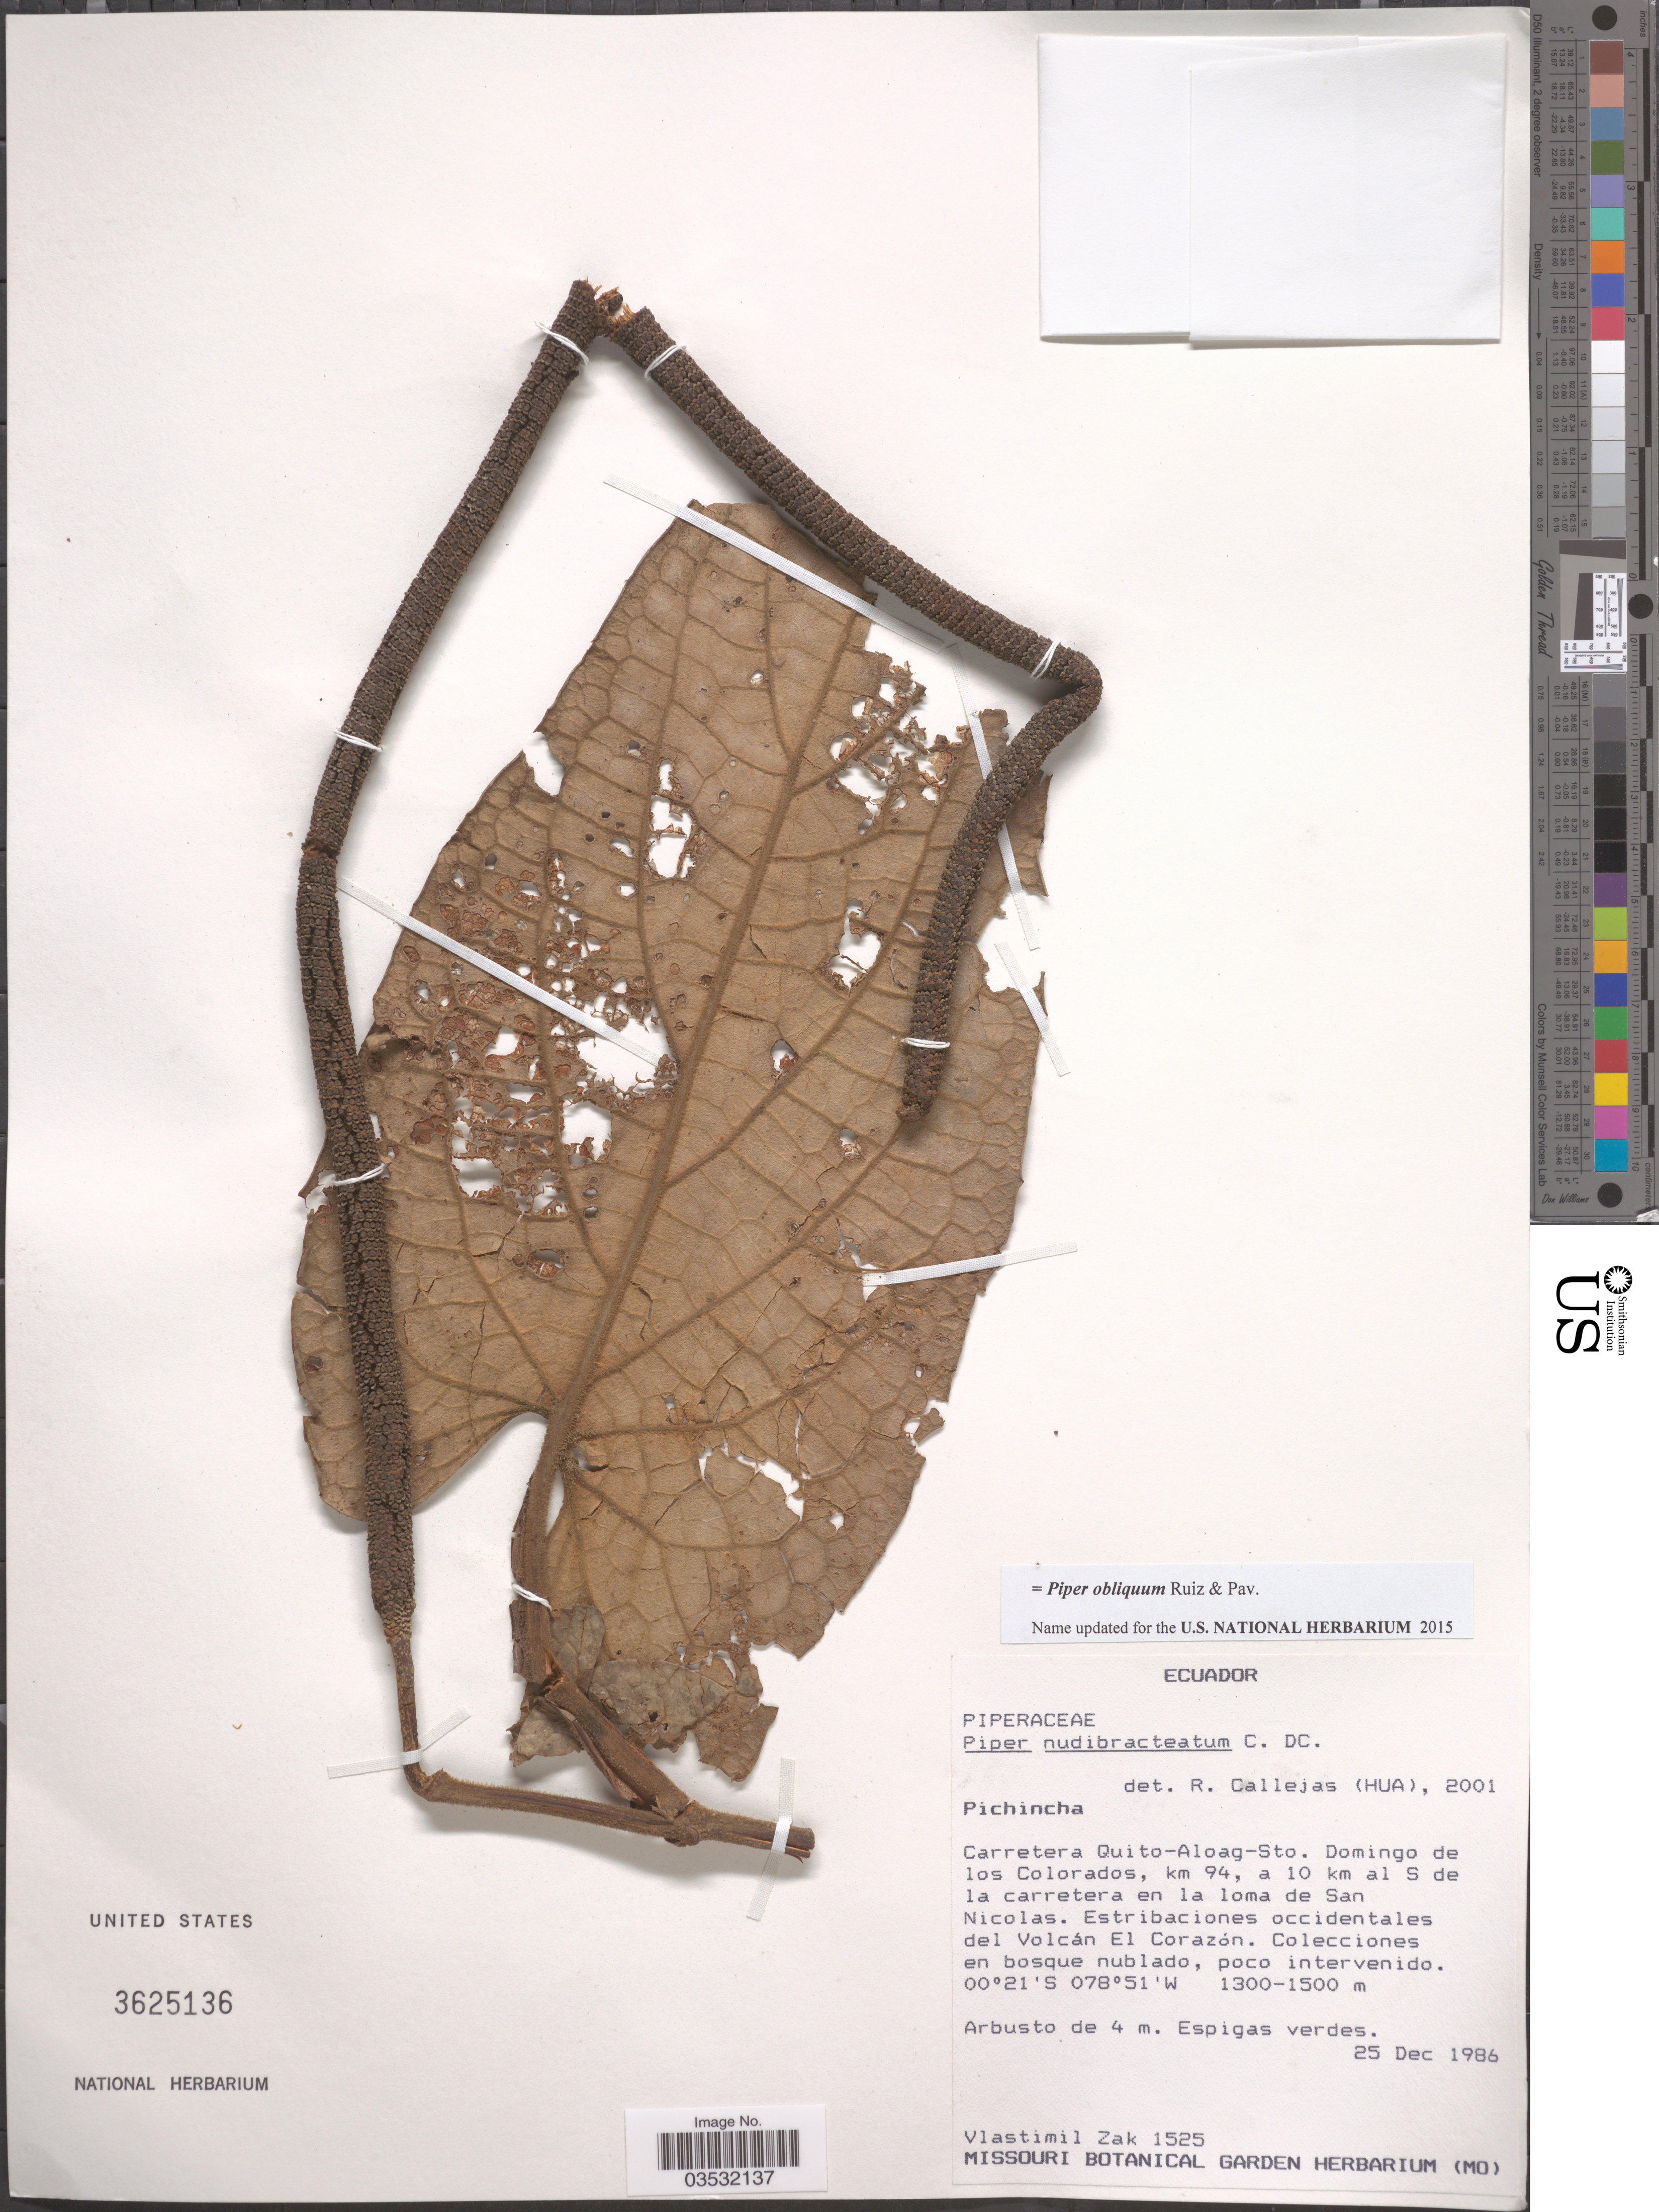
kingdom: Plantae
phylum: Tracheophyta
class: Magnoliopsida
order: Piperales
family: Piperaceae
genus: Piper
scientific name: Piper obliquum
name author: Ruiz & Pav.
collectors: V. Zak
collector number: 1525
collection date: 1986-12-25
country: Ecuador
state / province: Pichincha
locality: Carretera Quito-Aloag-Sto. Domingo de los Colorados, km 94, a 10 km al S de la carretera en la loma de San Nicolas. Estribaciones occidentales del Volcán El Corazón.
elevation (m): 1300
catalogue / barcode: US 3625136